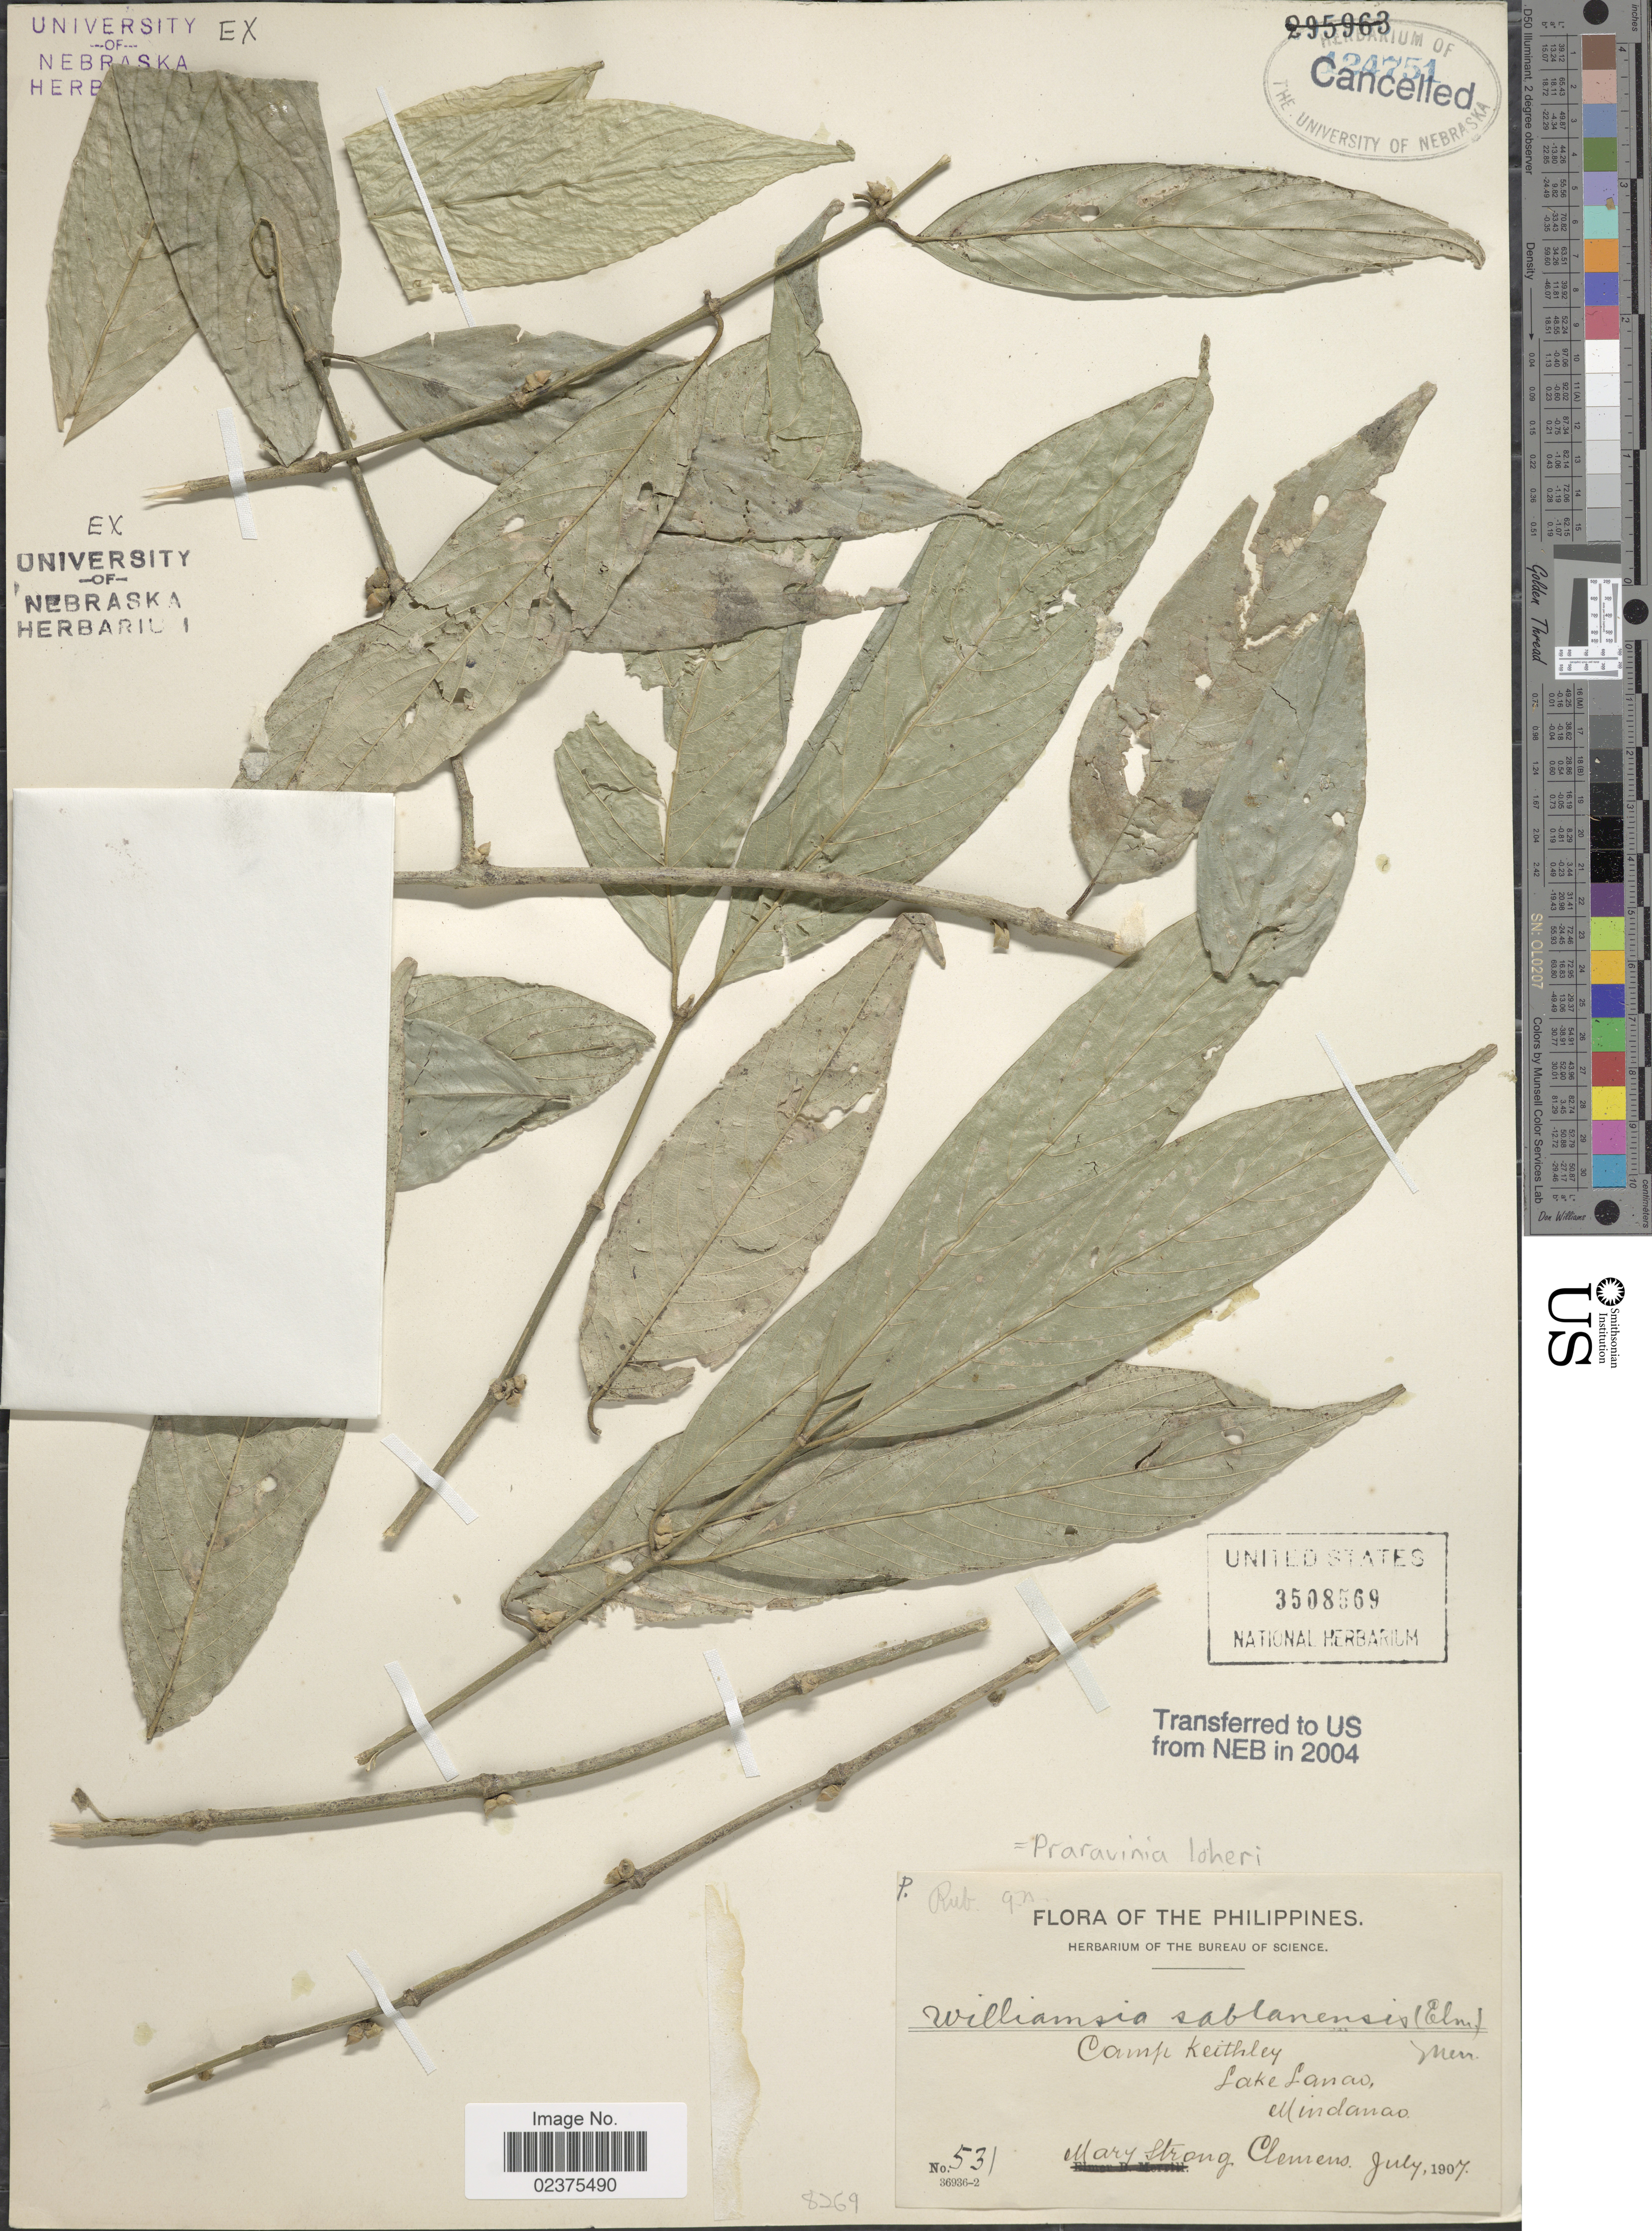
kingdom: Plantae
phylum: Tracheophyta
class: Magnoliopsida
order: Gentianales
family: Rubiaceae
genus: Praravinia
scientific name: Praravinia loheri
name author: (Merr.) Bremek.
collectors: M. S. Clemens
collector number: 531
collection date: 1907-07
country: Philippines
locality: Camp Keithley, Lake Lanao, Mindanao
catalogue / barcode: US 3508569